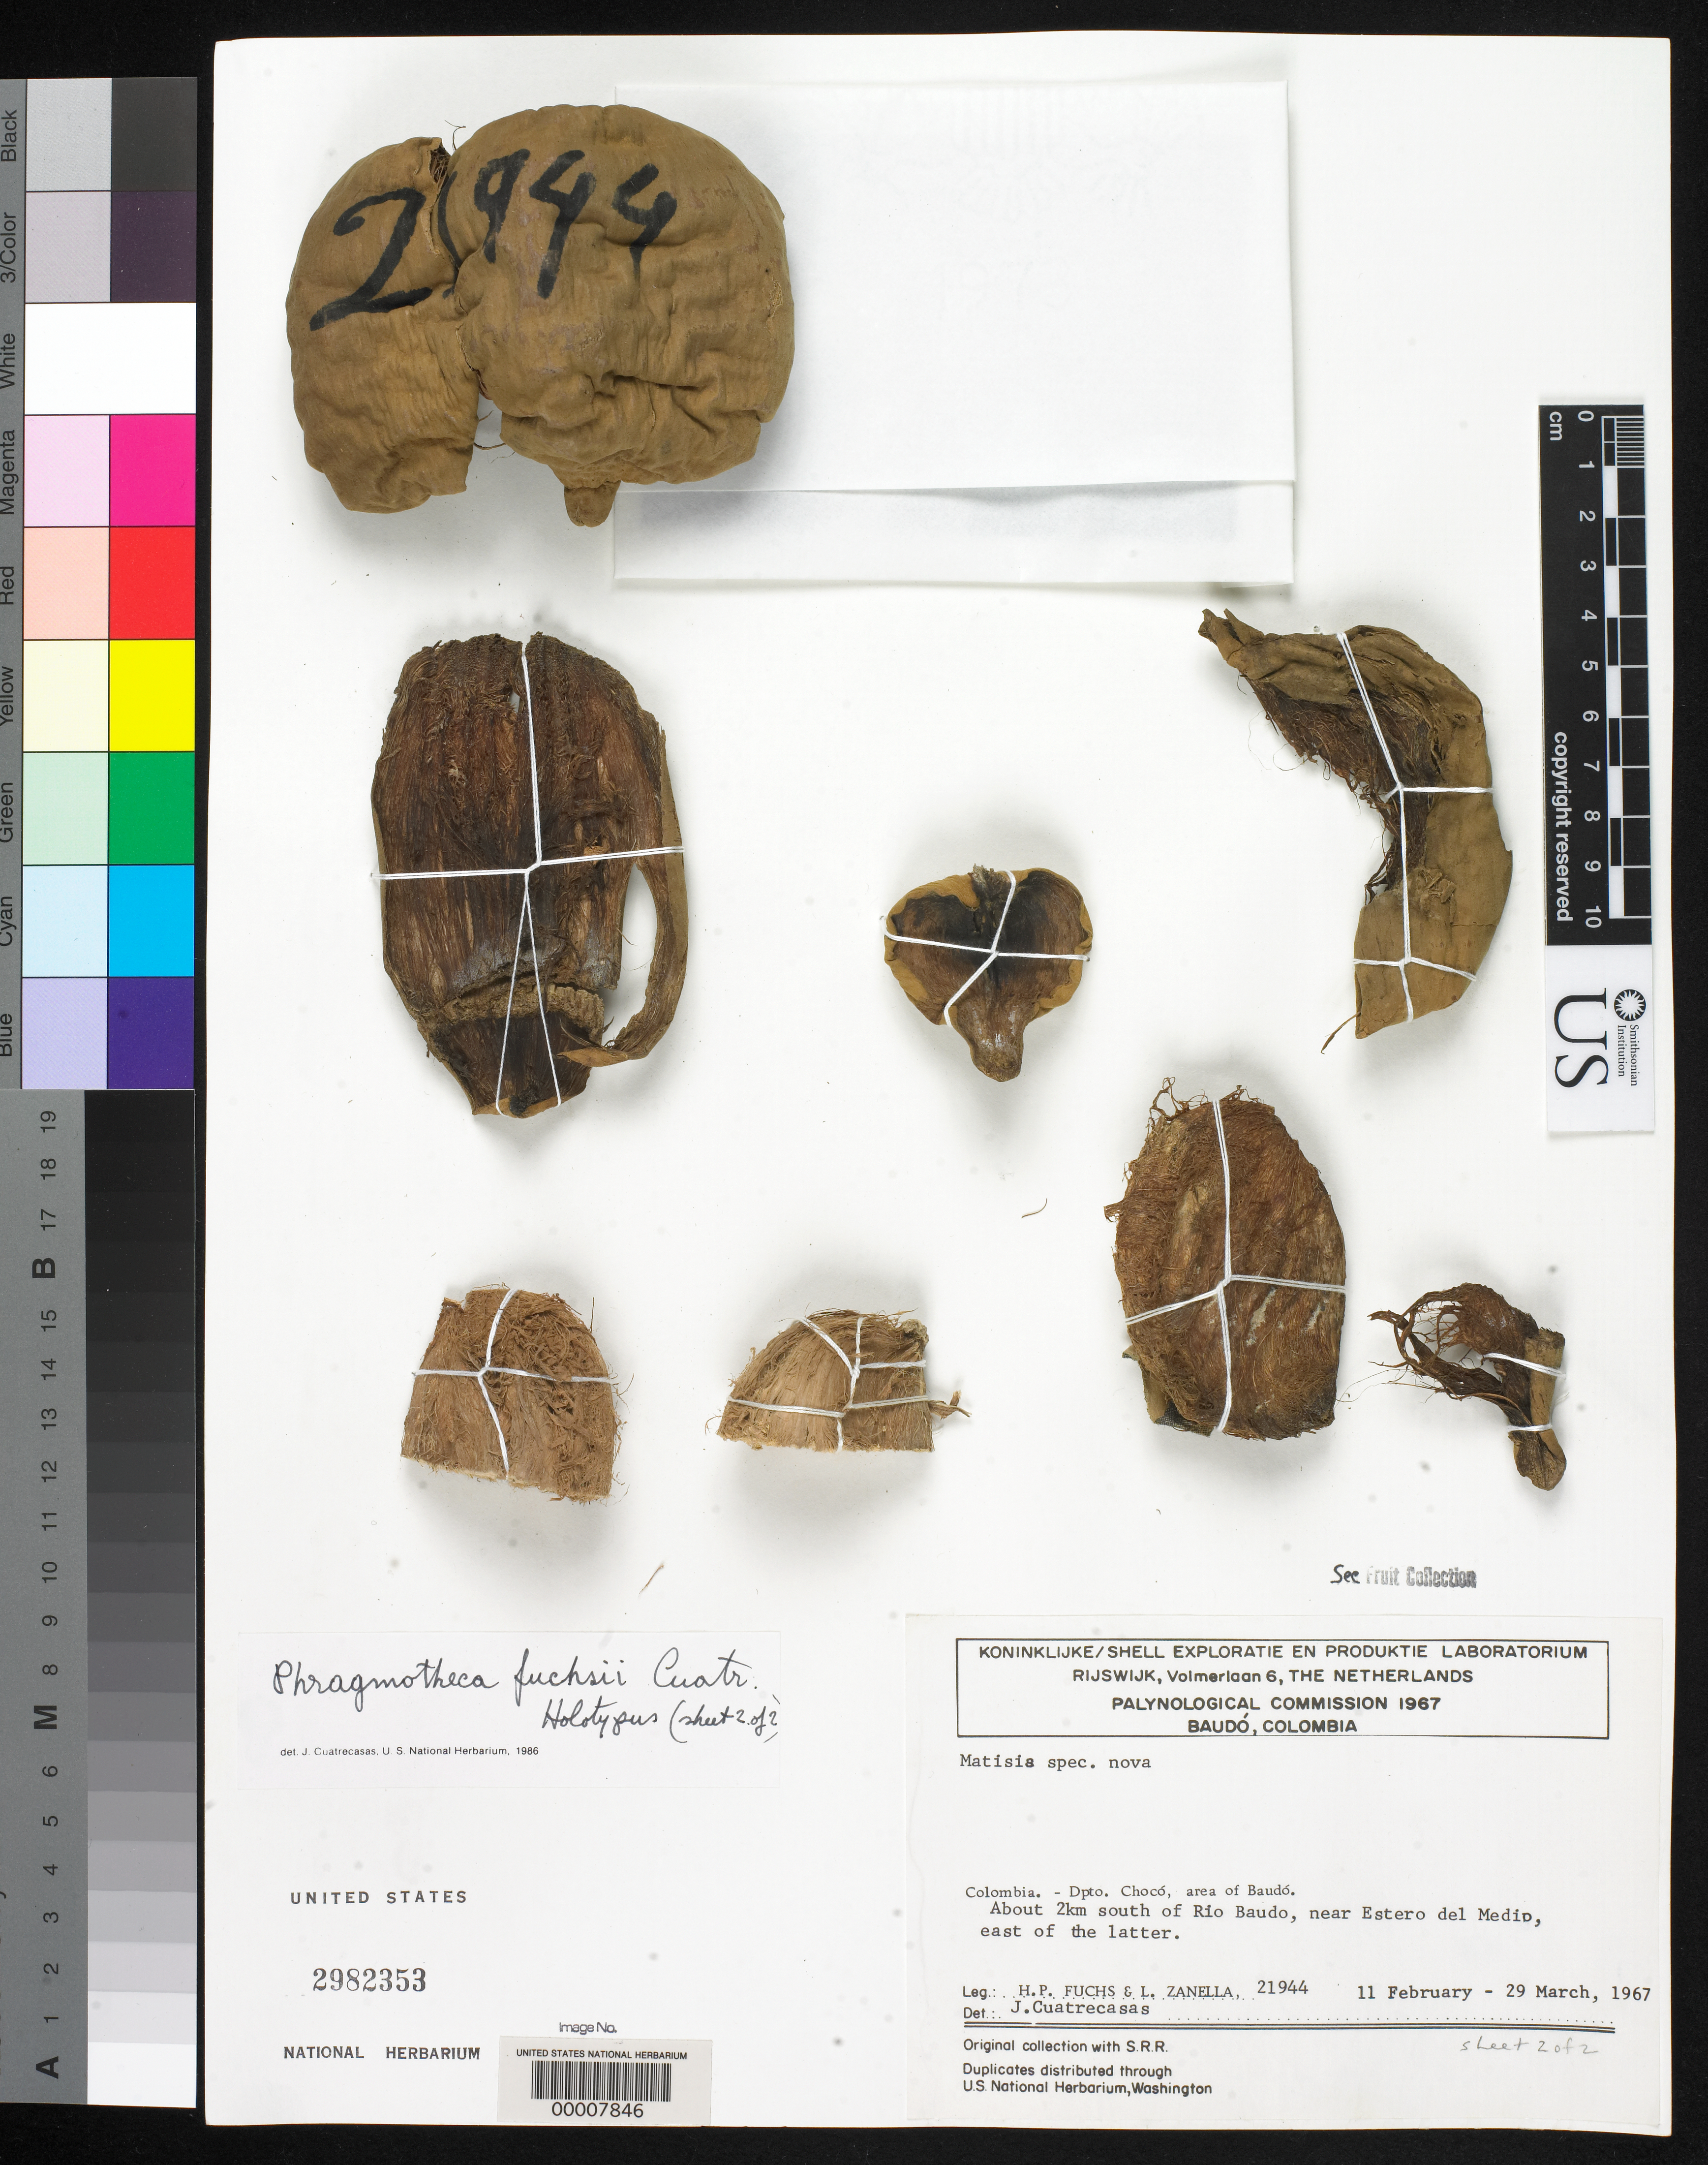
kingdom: Plantae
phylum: Tracheophyta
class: Magnoliopsida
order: Malvales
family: Malvaceae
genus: Phragmotheca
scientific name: Phragmotheca fuchsii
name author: Cuatrec.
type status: Holotype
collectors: H. P. Fuchs & L. Zanella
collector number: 21944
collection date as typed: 11 Feb 1967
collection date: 1967-02-11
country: Colombia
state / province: Chocó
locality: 2 km S of Rio Baudo, near Estero del Medio.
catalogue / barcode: US 2982353